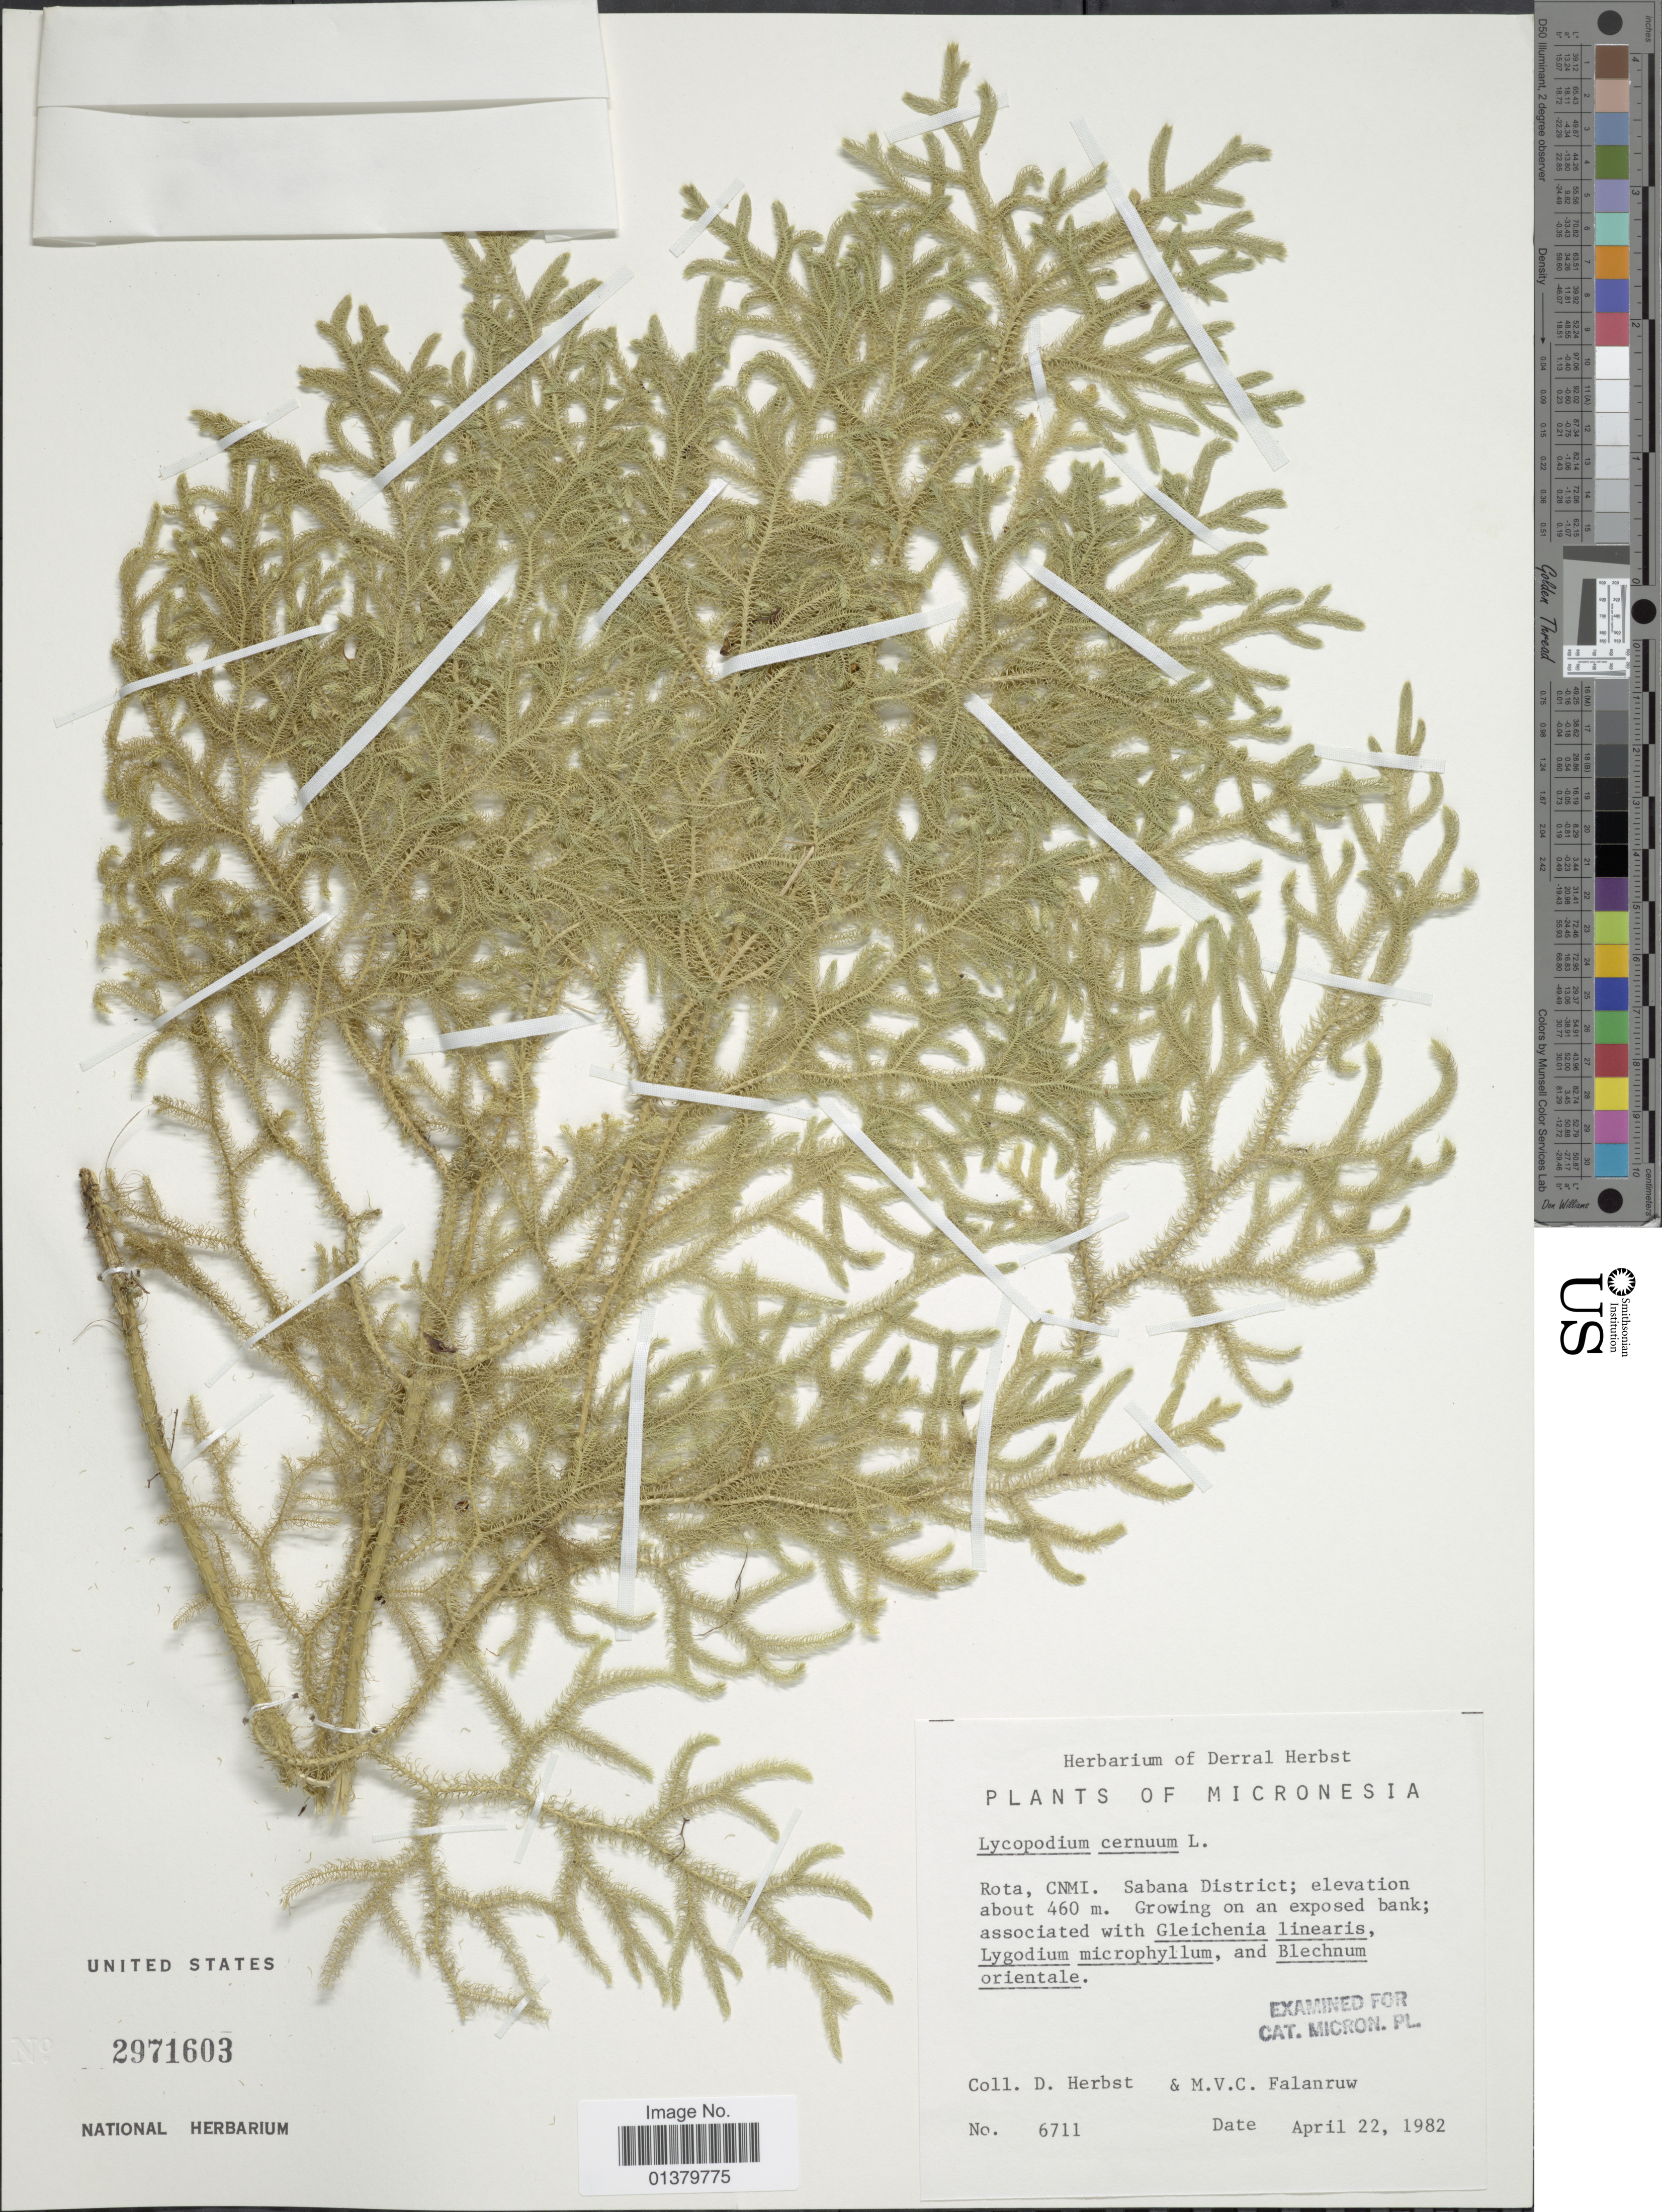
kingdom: Plantae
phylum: Tracheophyta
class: Lycopodiopsida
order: Lycopodiales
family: Lycopodiaceae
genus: Palhinhaea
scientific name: Palhinhaea cernua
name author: (L.) Vasc. & Franco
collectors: D. Herbst & M. V. Falanruw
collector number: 6711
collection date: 1982-04-22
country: Northern Mariana Islands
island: Rota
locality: Rota, CNMI. Sabana Dsitrcit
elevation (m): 460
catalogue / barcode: US 2971603